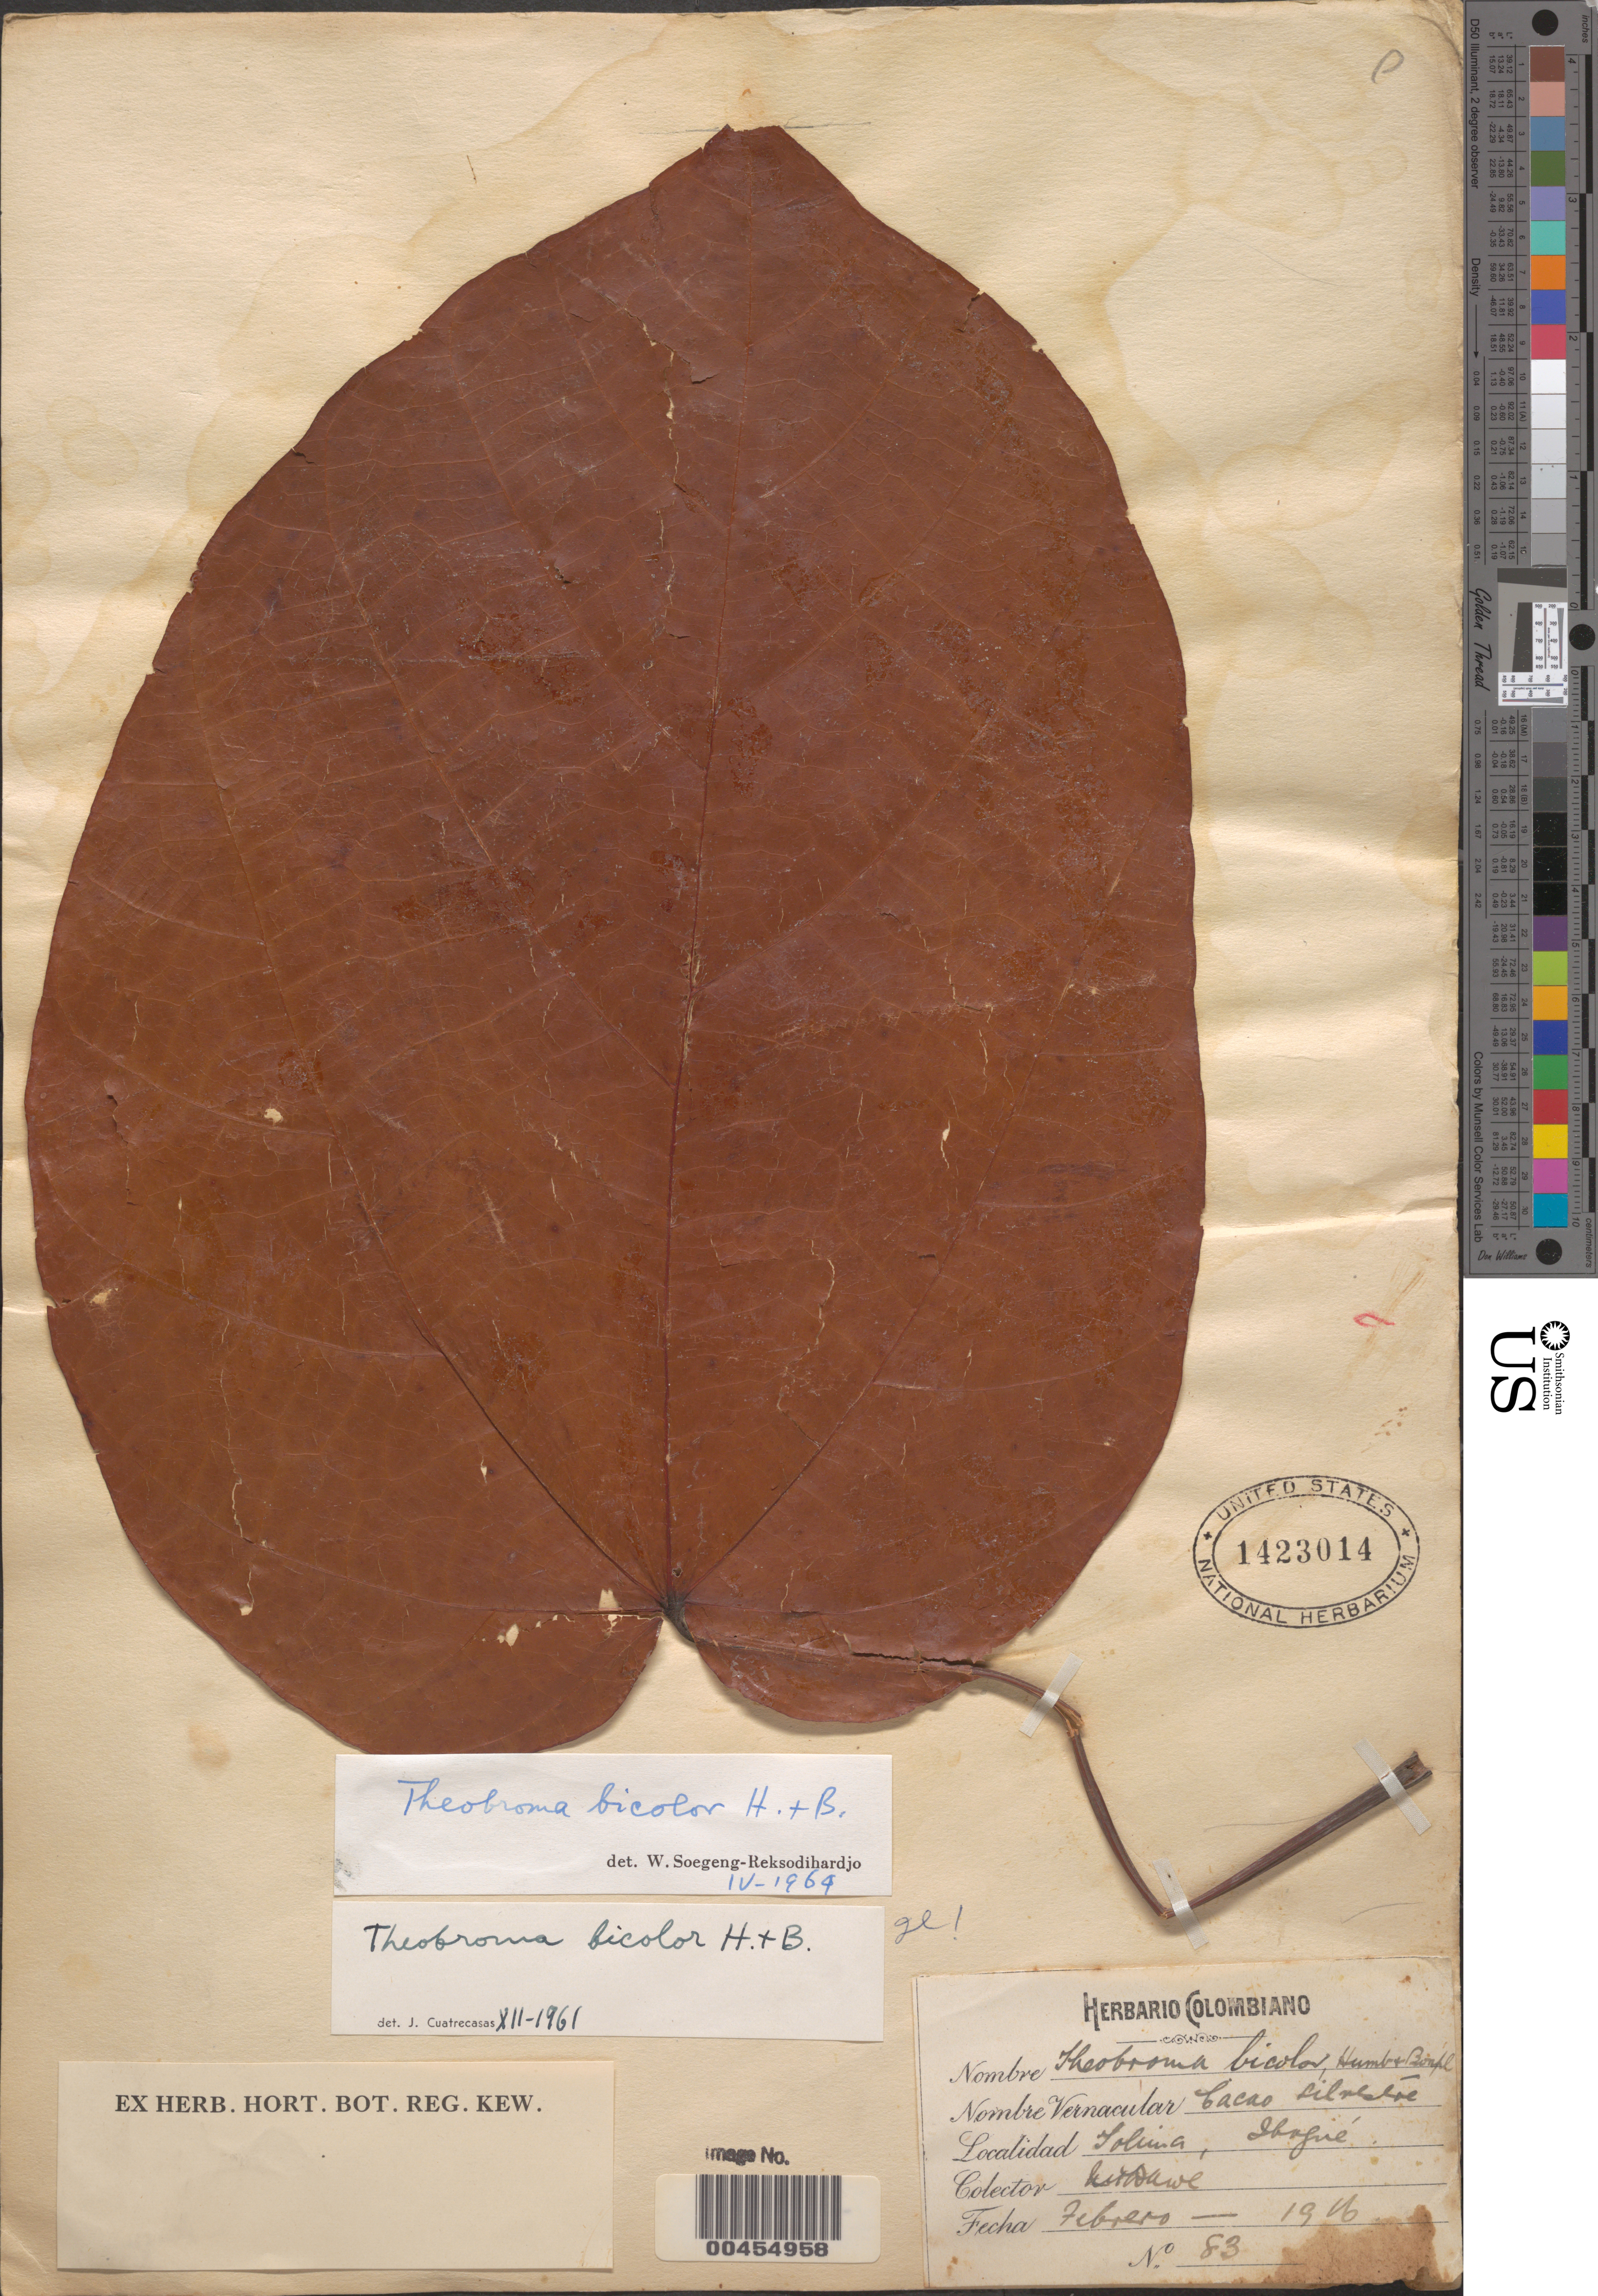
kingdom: Plantae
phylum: Tracheophyta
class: Magnoliopsida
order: Malvales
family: Malvaceae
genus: Theobroma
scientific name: Theobroma bicolor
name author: Bonpl.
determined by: Dorr, L. J., (BOT), Smithsonian Institution - National Museum of Natural History (UNITED STATES)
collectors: M. T. Dawe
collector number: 83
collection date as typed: Feb 1916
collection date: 1916-02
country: Colombia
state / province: Tolima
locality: Ibagui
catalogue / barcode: US 1423014